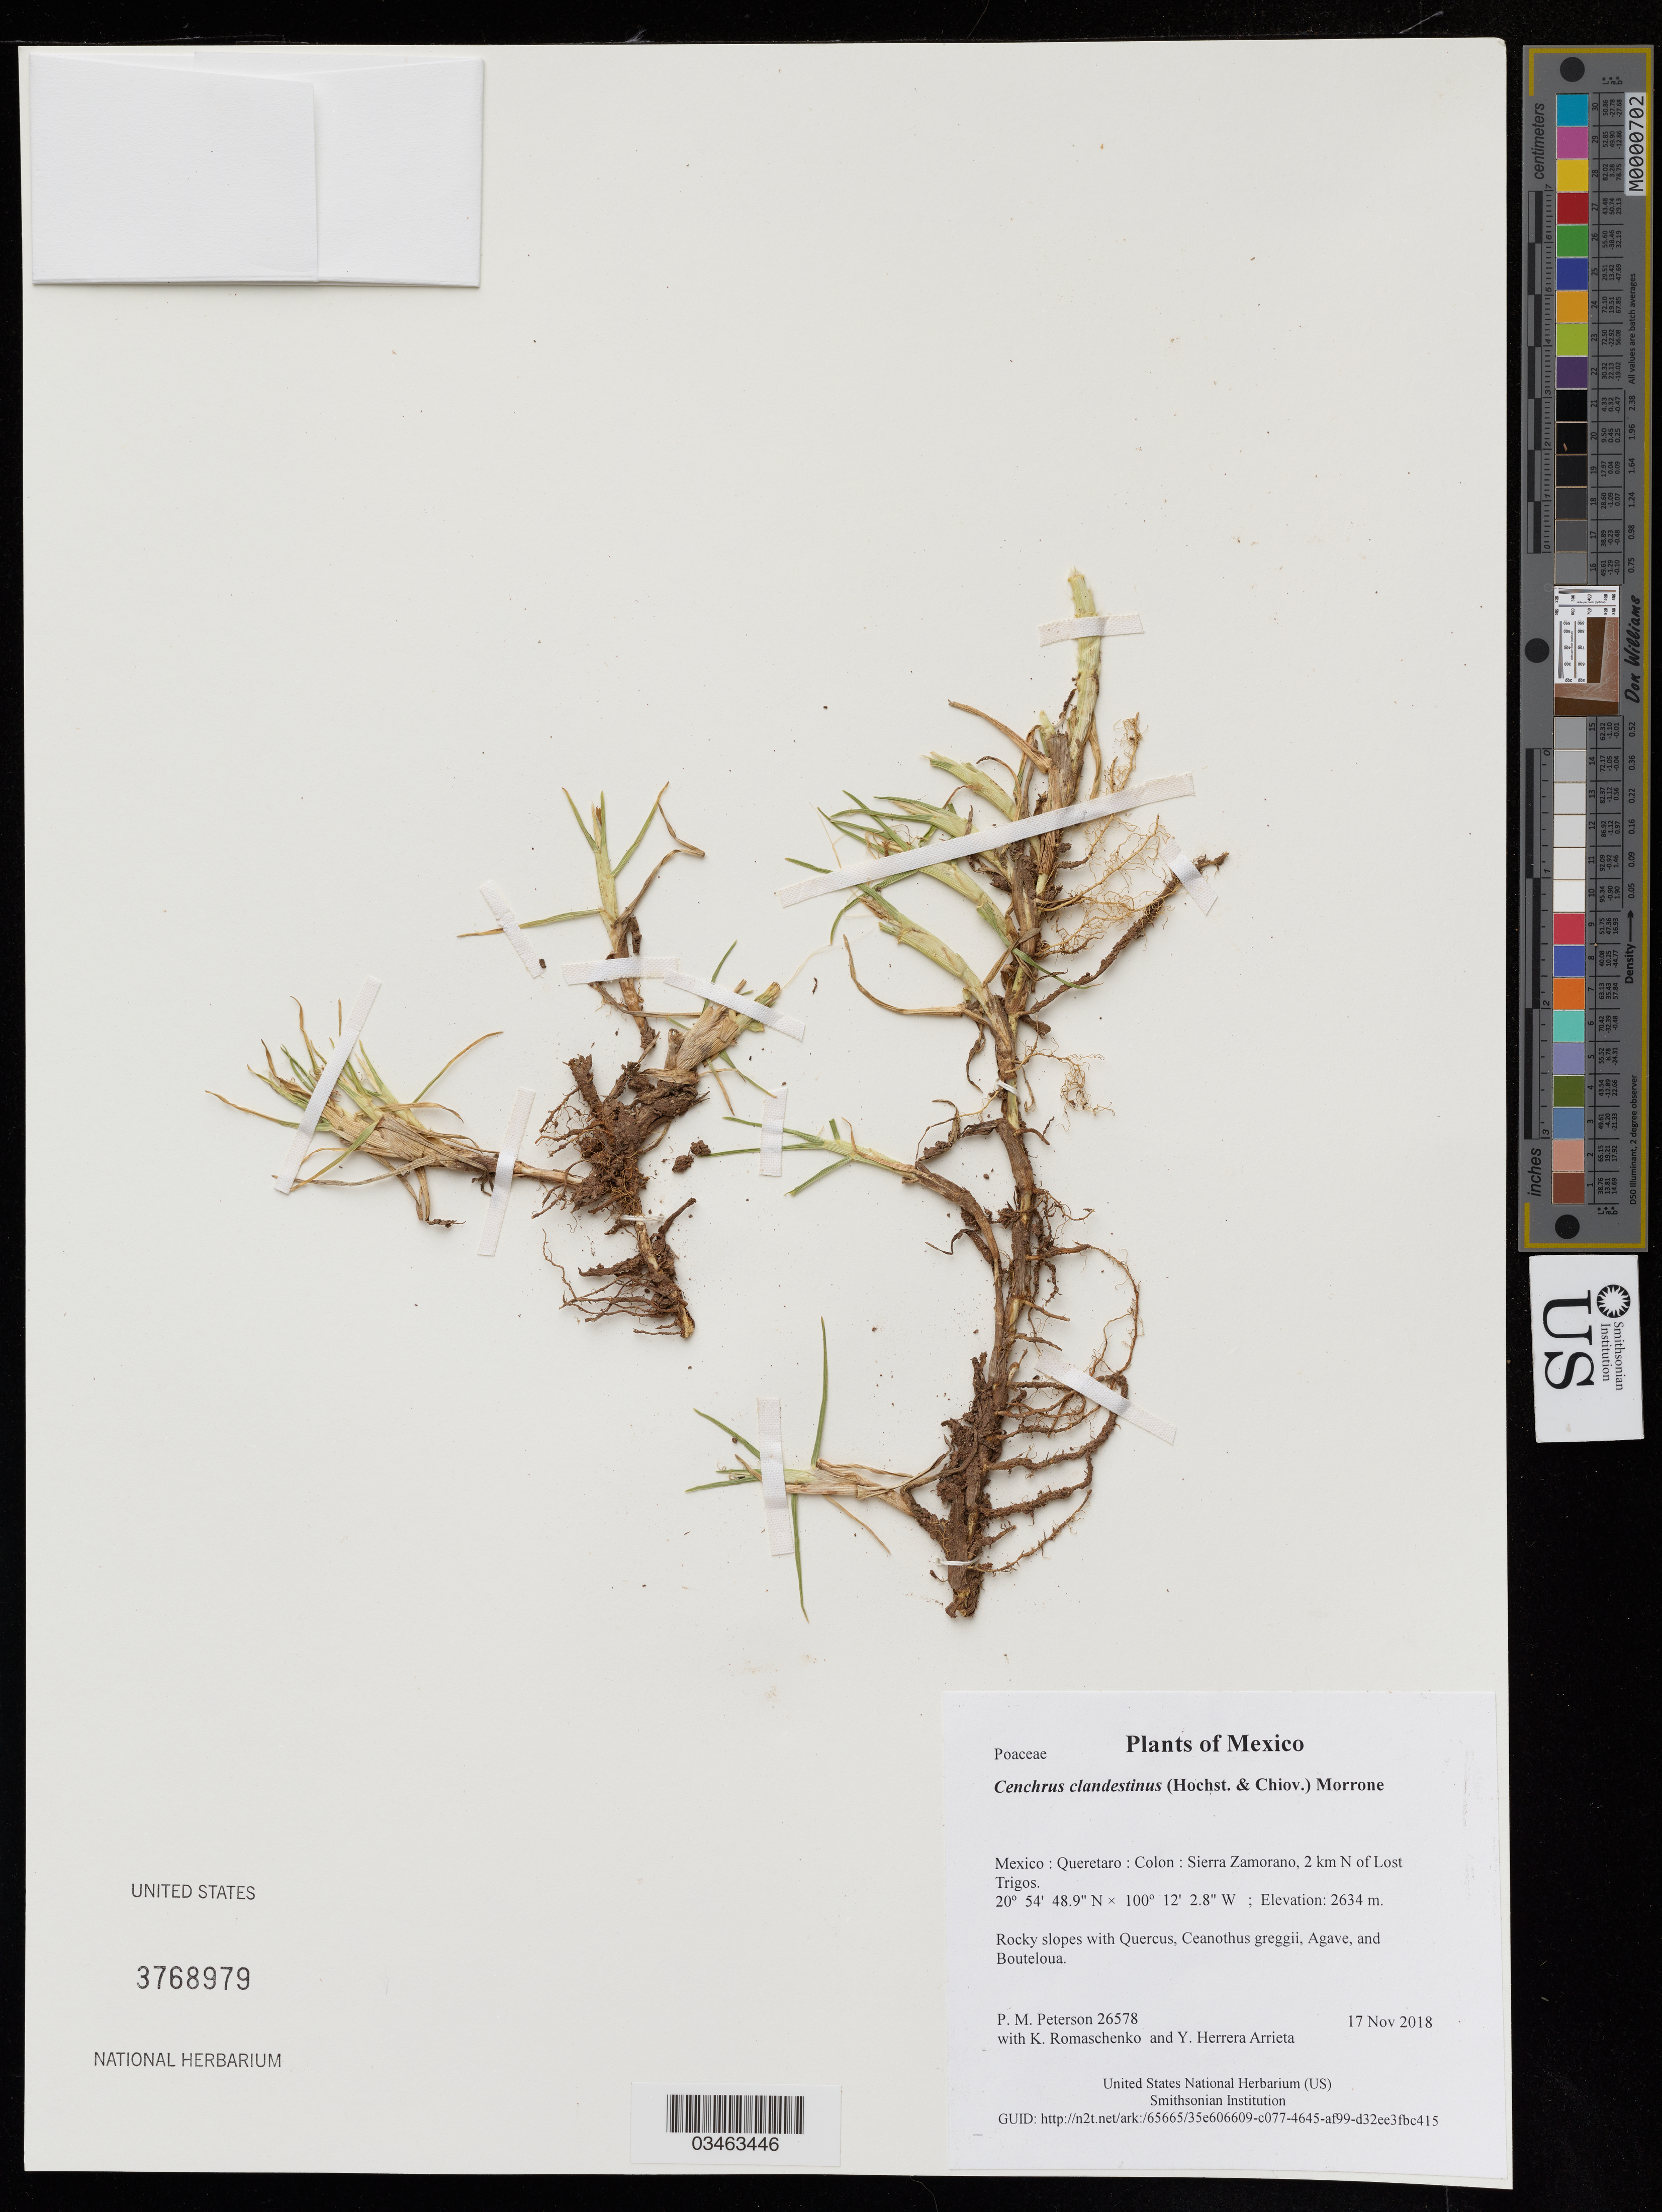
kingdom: Plantae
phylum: Tracheophyta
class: Liliopsida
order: Poales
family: Poaceae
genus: Cenchrus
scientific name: Cenchrus clandestinus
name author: (Hochst. & Chiov.) Morrone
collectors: P. M. Peterson, K. Romaschenko & Y. Herrera Arrieta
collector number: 26578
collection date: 2018-11-17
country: Mexico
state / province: Queretaro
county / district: Colon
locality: Sierra Zamorano, 2 km N of Lost Trigos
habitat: Rocky slopes with Quercus, Ceanothus greggii, Agave, and Bouteloua.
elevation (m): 2634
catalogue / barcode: US 3768979